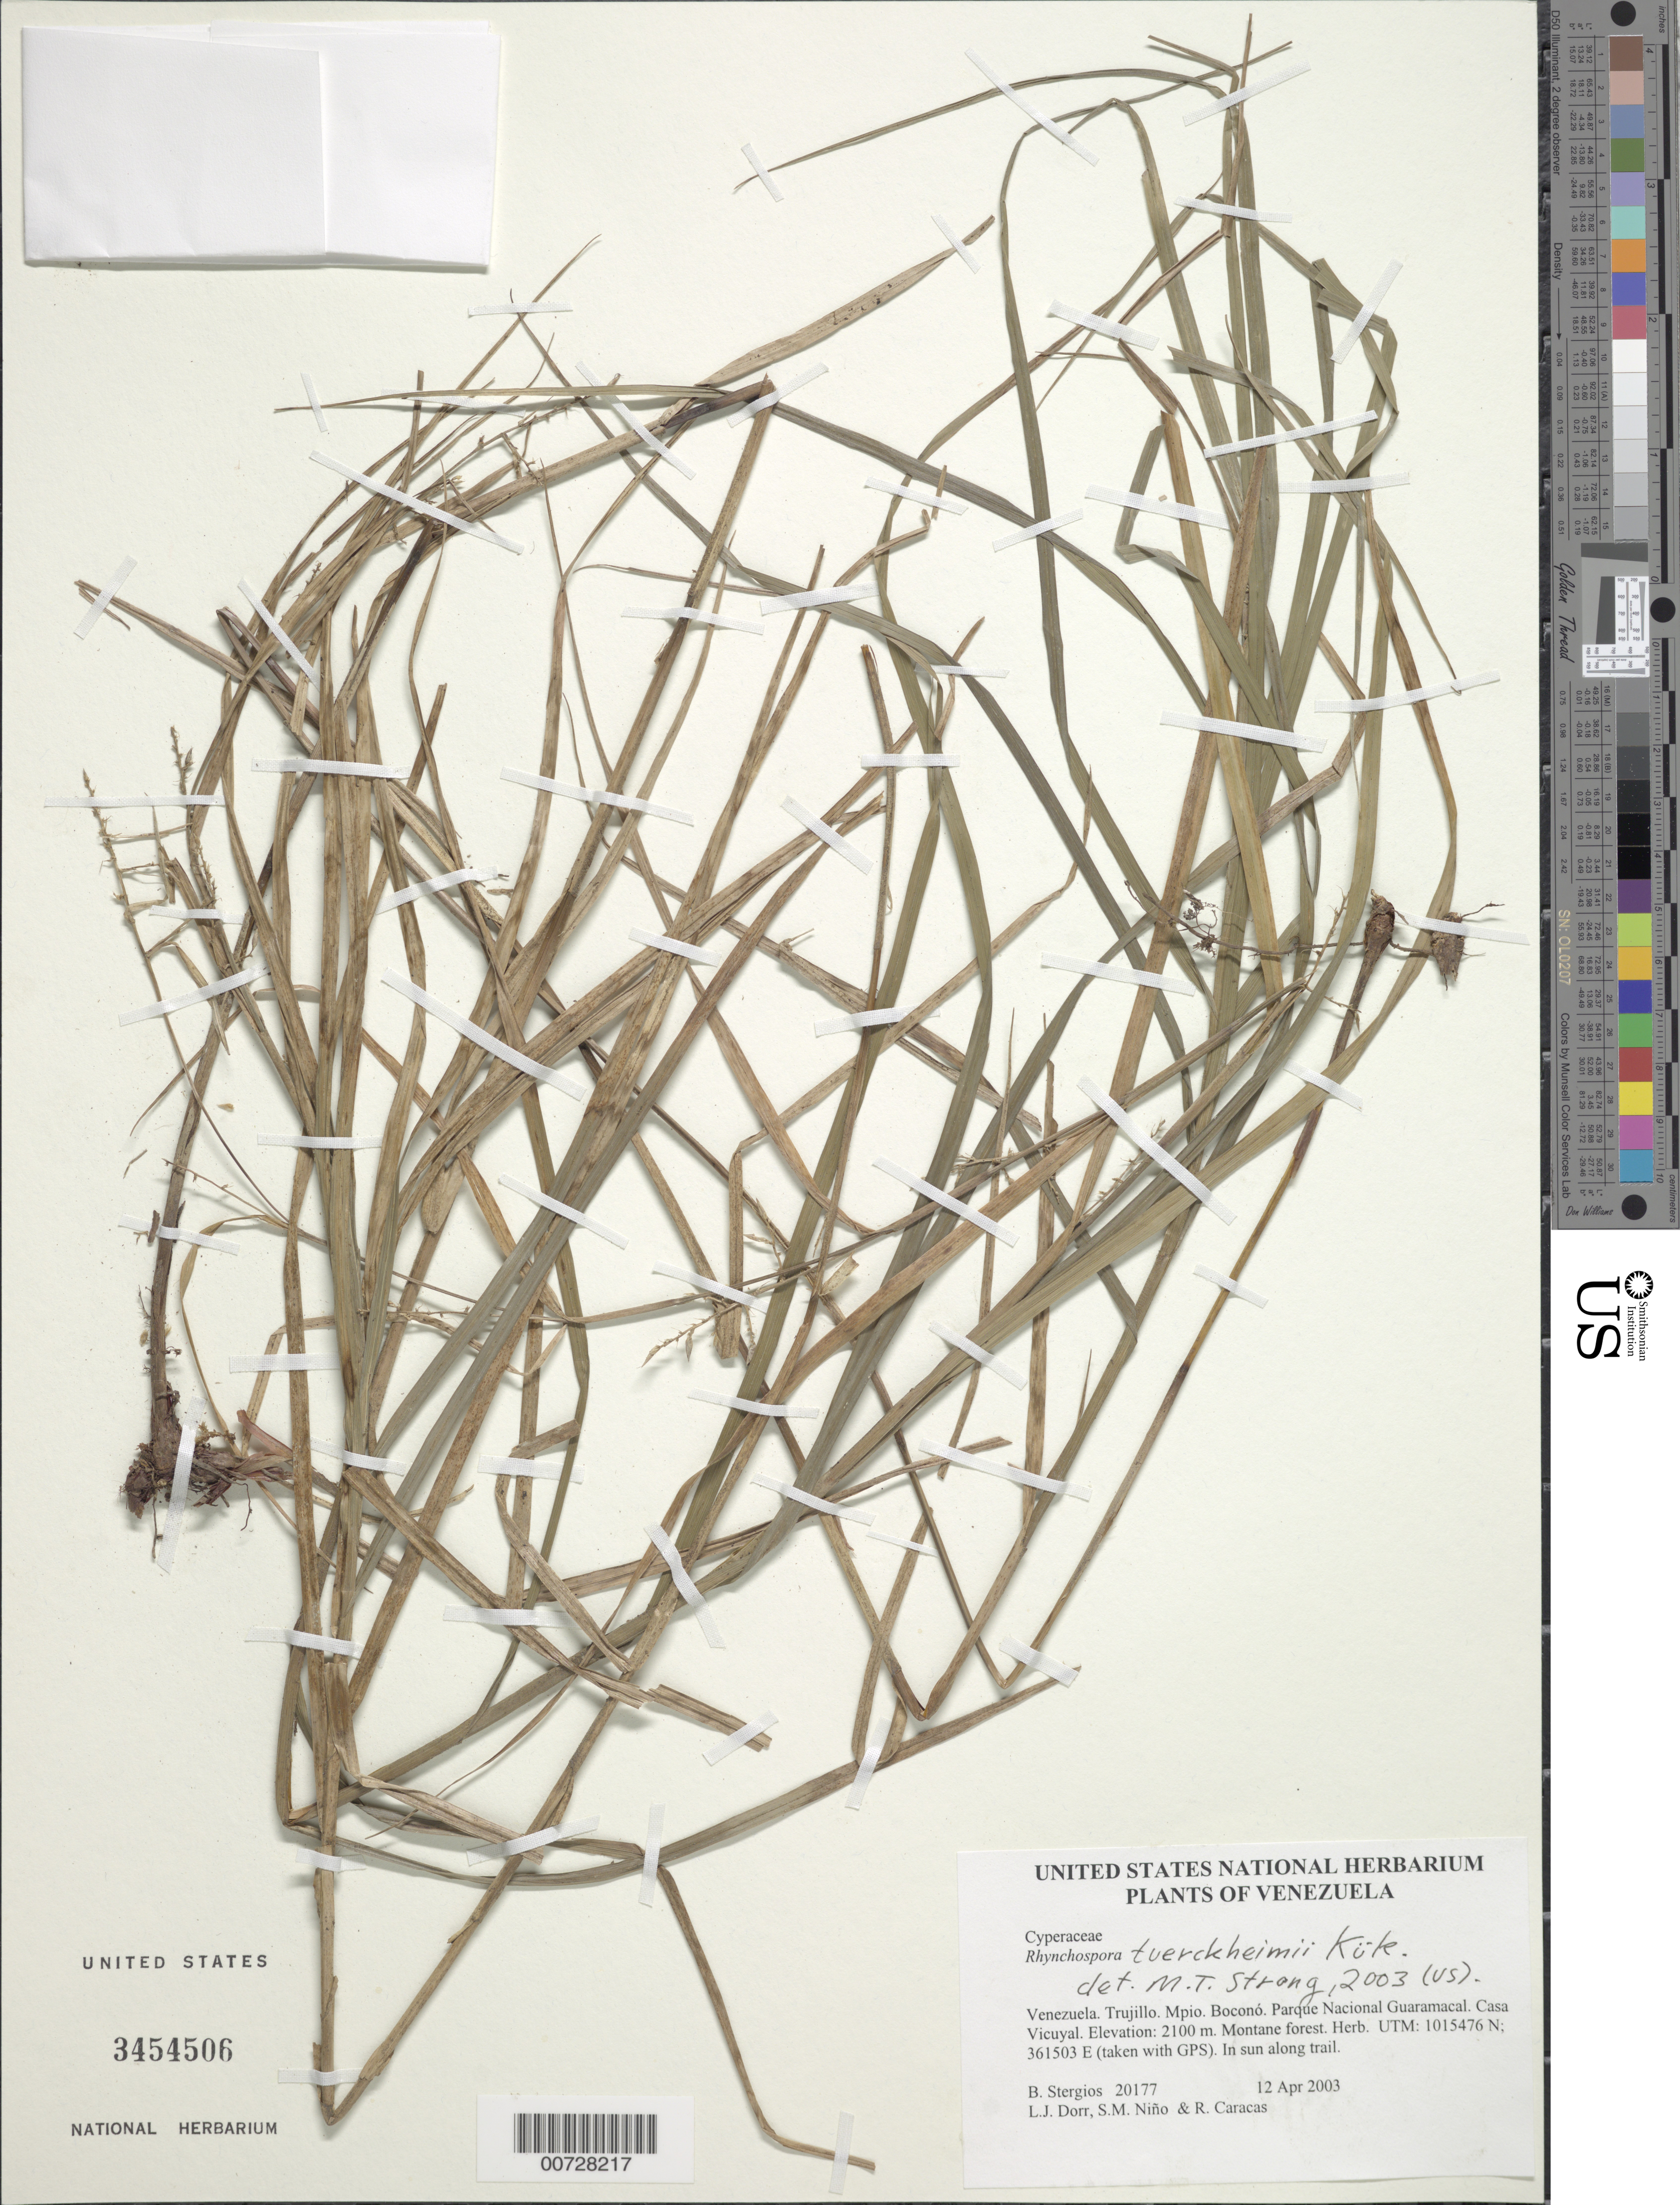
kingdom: Plantae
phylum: Tracheophyta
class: Liliopsida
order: Poales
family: Cyperaceae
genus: Rhynchospora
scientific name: Rhynchospora tuerckheimii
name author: C.B. Clarke ex Kük.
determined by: Strong, M. T., (US), Smithsonian Institution - National Museum of Natural History (UNITED STATES)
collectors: B. G. Stergios, L. J. Dorr, S. M. Niño & R. Caracas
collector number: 20177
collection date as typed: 12 Apr 2003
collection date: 2003-04-12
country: Venezuela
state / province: Trujillo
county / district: Boconó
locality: Parque Nacional Guaramacal. Casa Vicuyal.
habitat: Montane forest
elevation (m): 2100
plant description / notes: PORT, US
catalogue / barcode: US 3454506